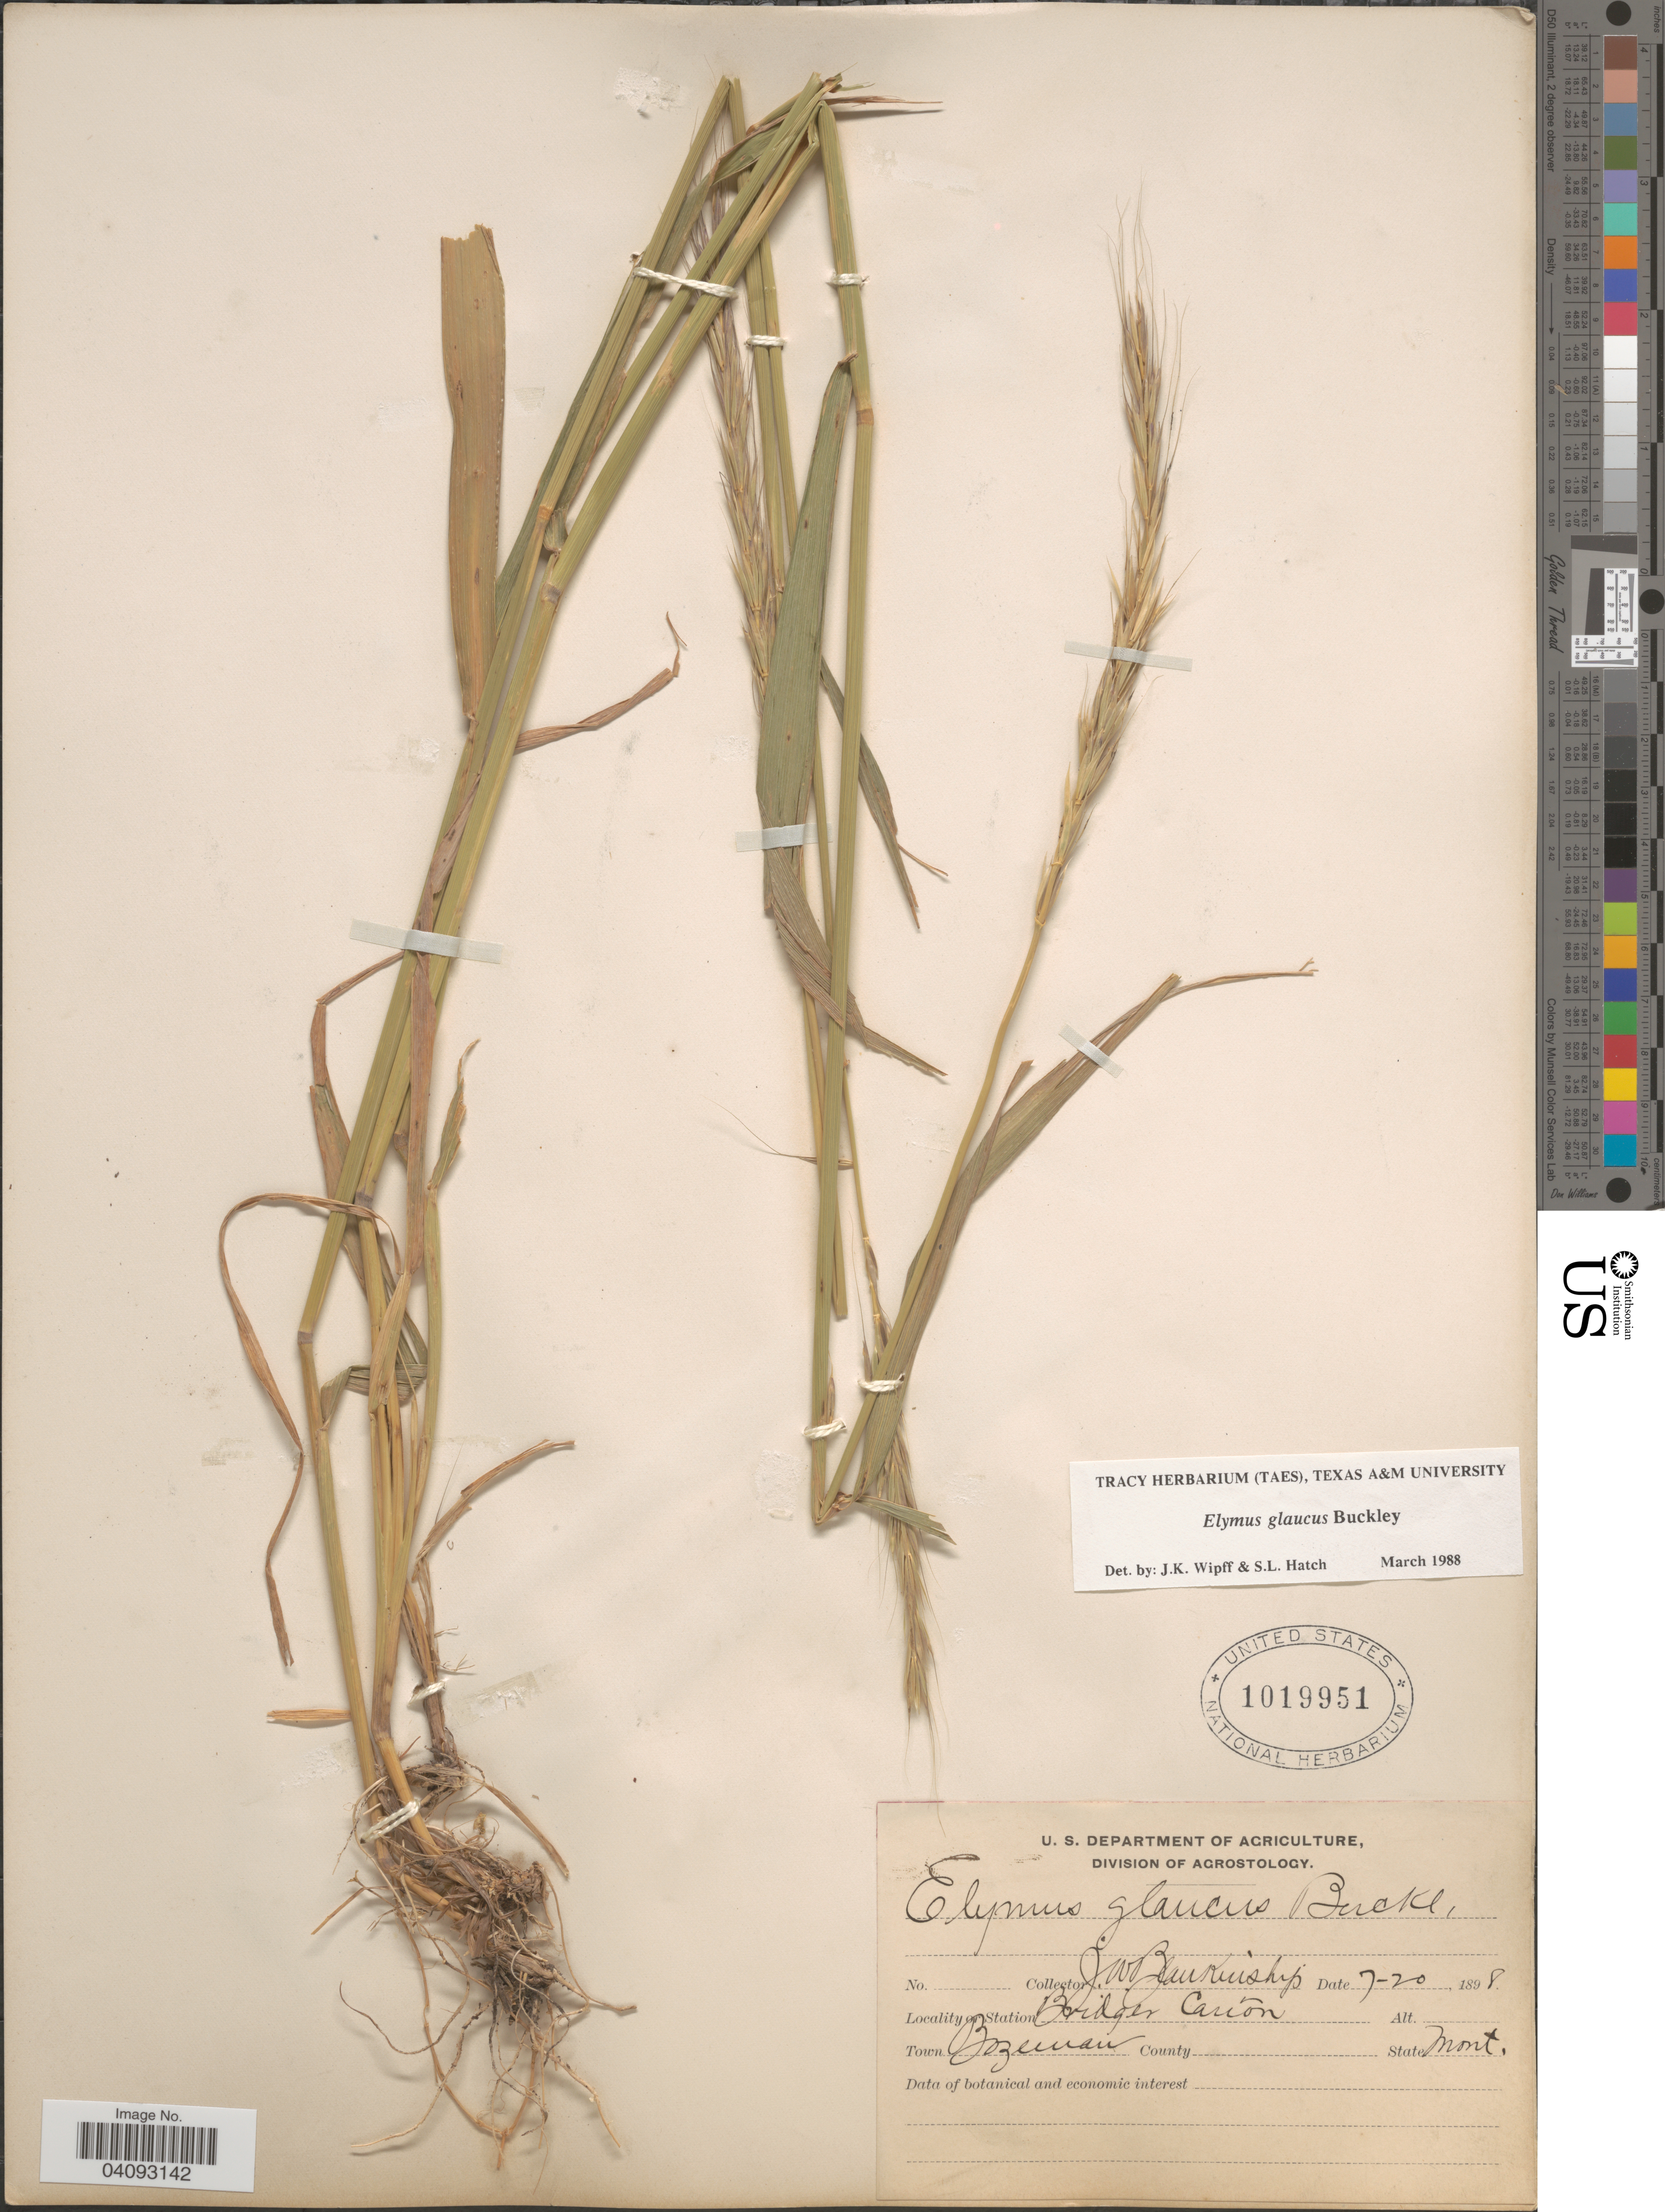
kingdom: Plantae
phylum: Tracheophyta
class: Liliopsida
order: Poales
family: Poaceae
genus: Elymus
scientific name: Elymus glaucus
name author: Buckley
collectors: J. W. Blankinship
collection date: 1898-07-20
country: United States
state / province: Montana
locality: Bridger Cañon. Town Bozeman.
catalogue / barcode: US 1019951